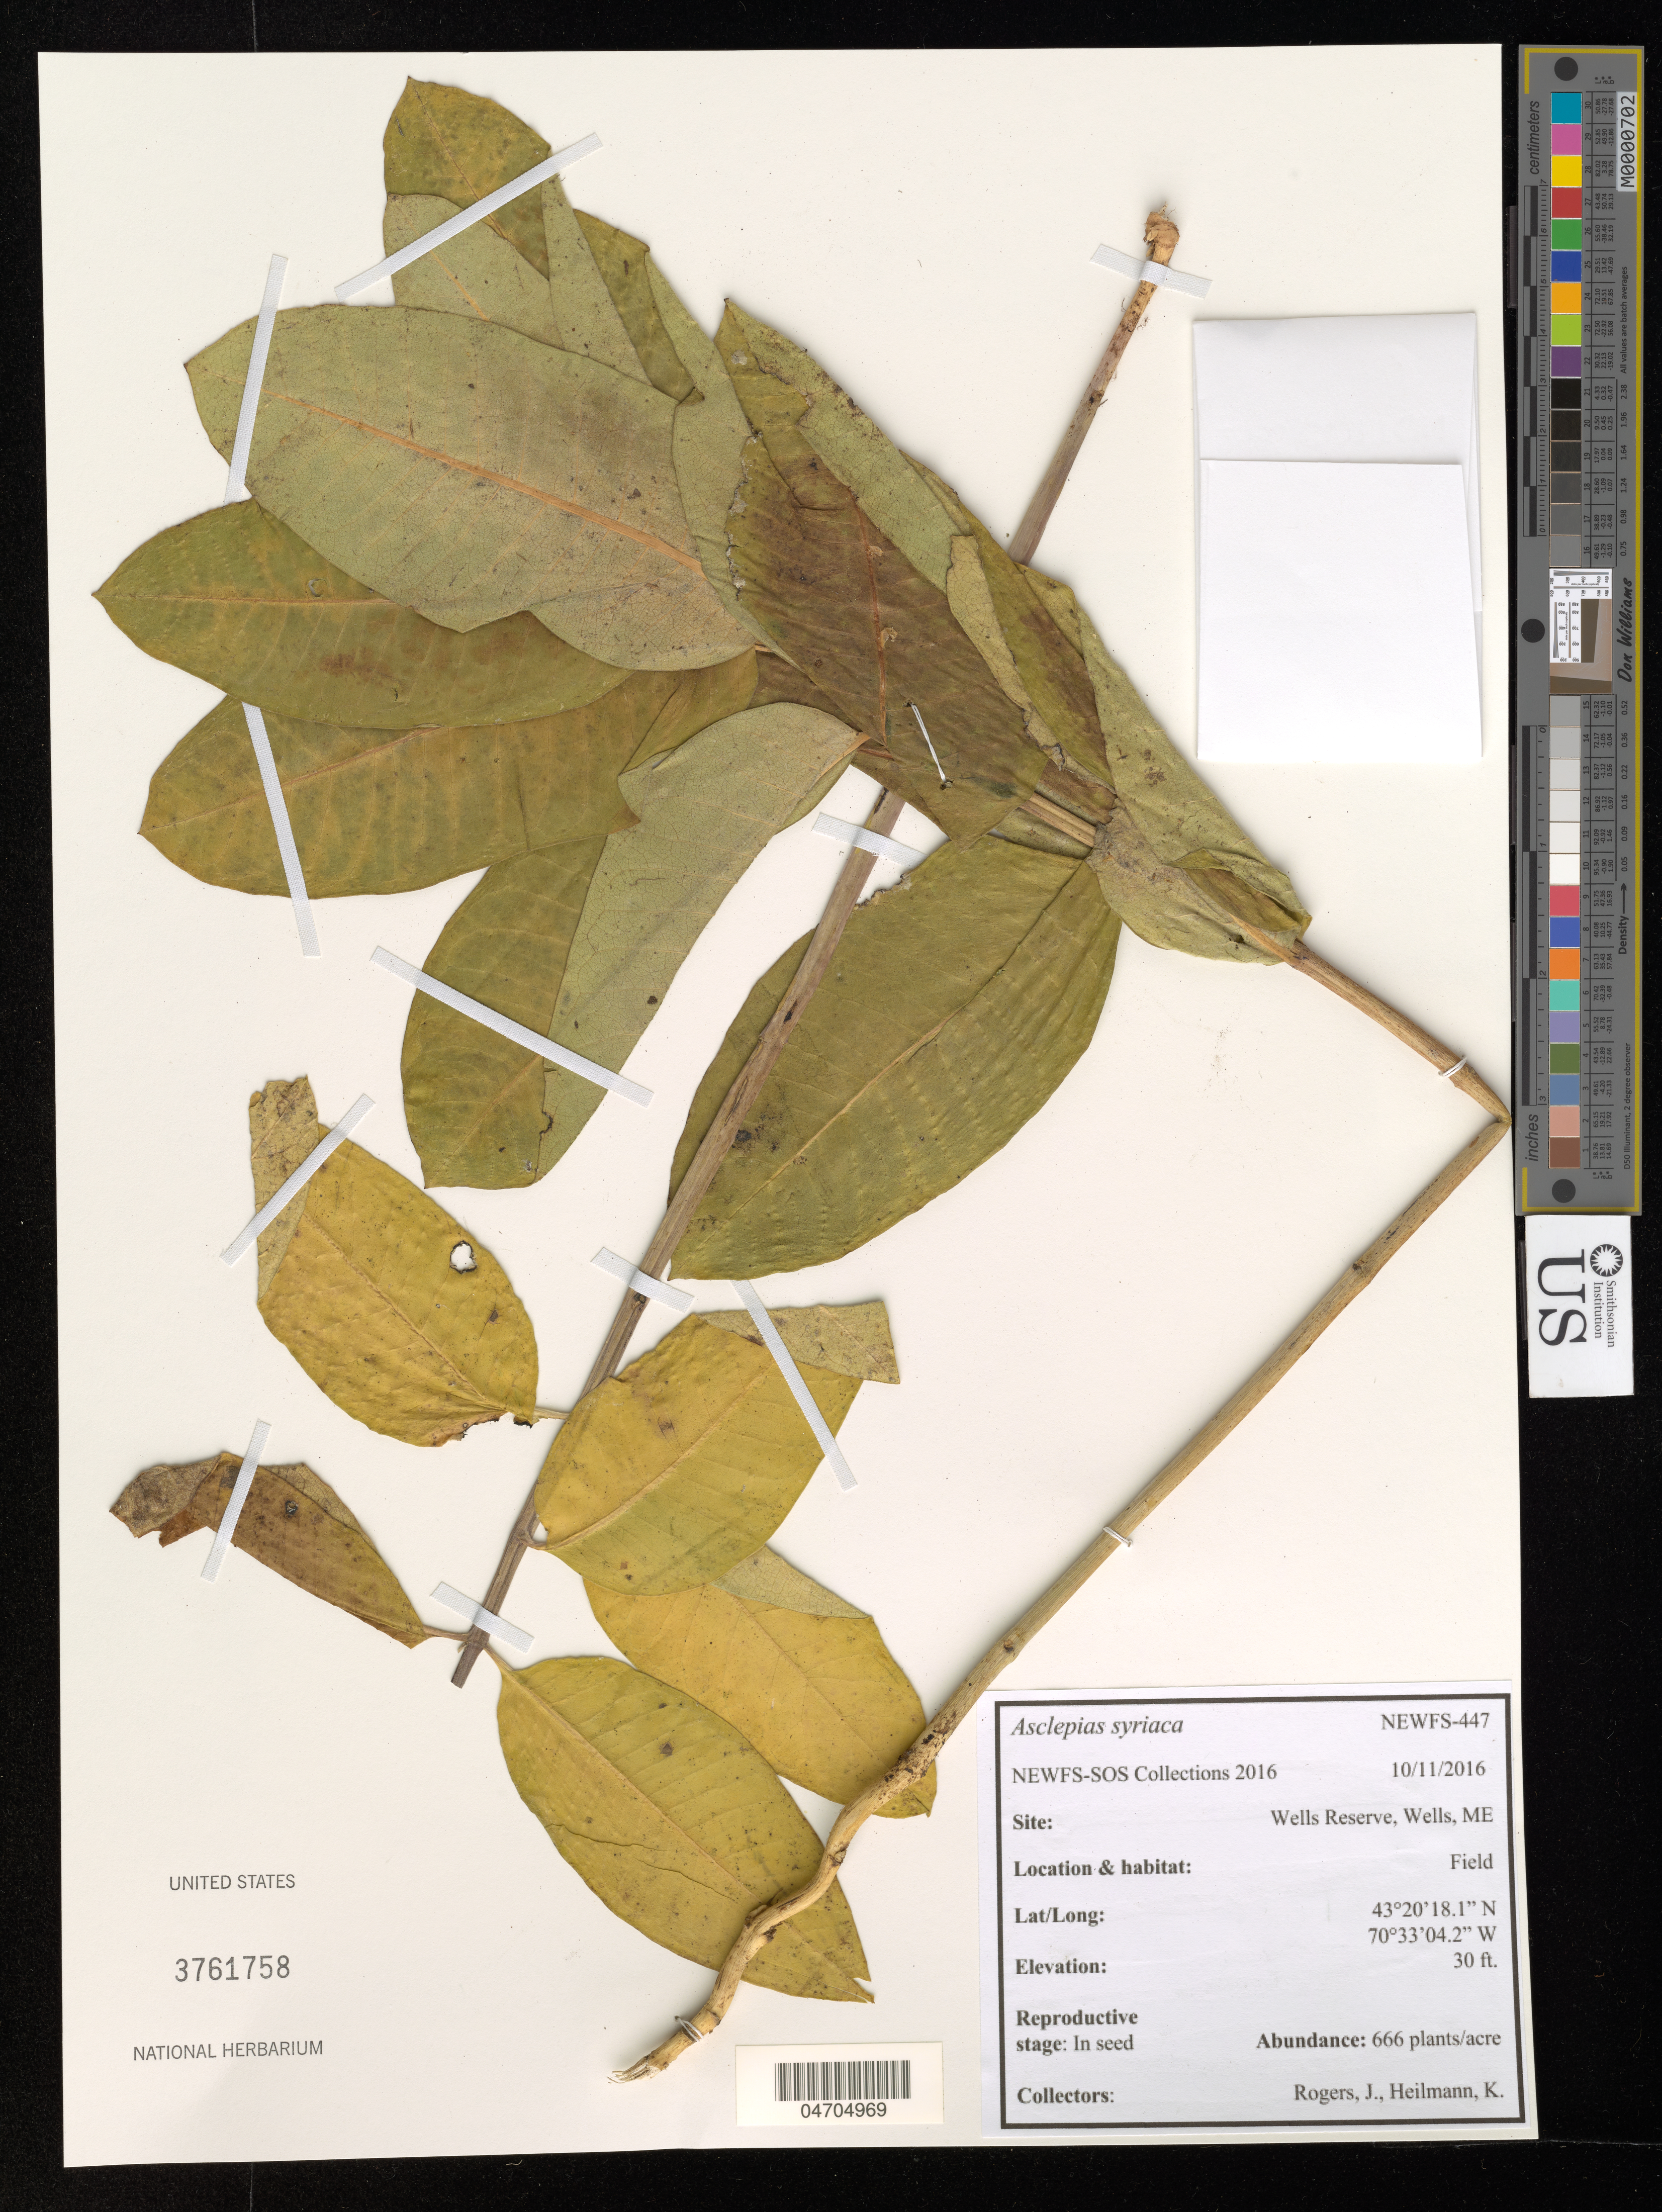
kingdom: Plantae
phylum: Tracheophyta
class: Magnoliopsida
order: Gentianales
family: Apocynaceae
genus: Asclepias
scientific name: Asclepias syriaca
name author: L.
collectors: J. Rogers & K. Heilmann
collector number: NEWFS-447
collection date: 2016-10-11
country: United States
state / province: Maine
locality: Wells Reserve, Wells.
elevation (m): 9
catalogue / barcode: US 3761758